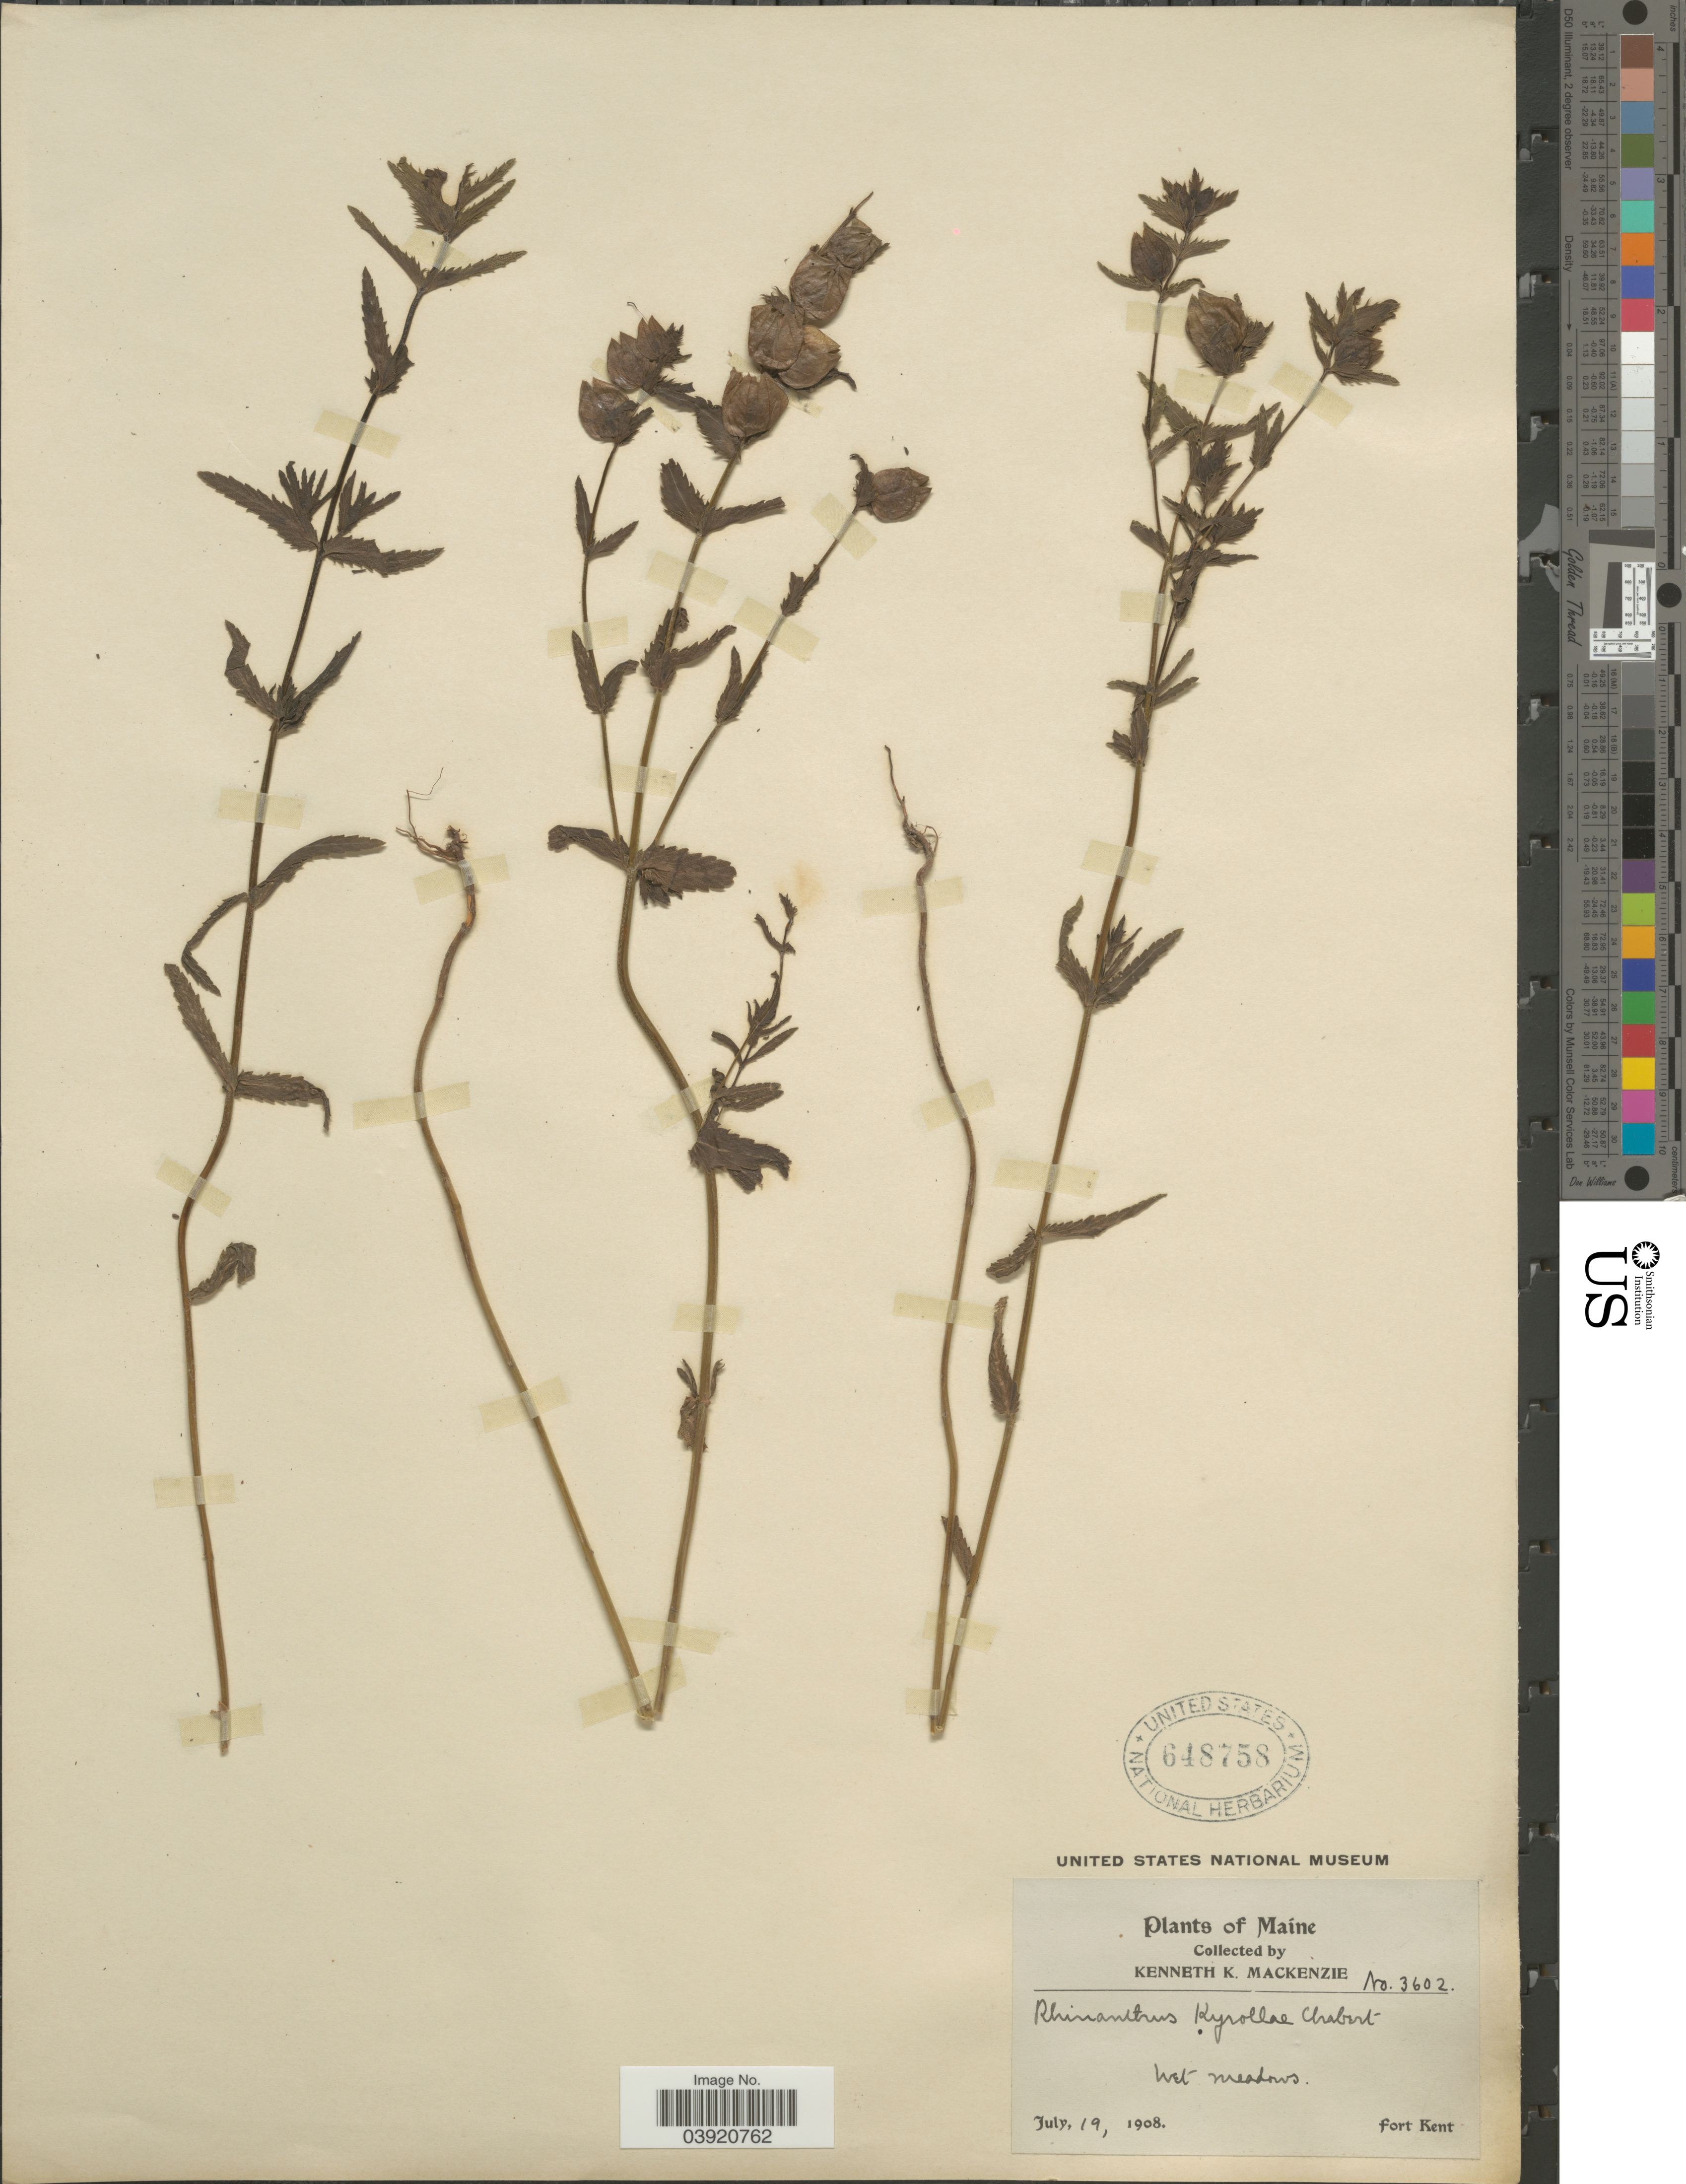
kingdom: Plantae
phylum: Tracheophyta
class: Magnoliopsida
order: Lamiales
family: Orobanchaceae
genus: Rhinanthus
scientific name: Rhinanthus kyrollae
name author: Chabert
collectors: K. K. Mackenzie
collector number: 3602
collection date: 1908-07-19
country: United States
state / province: Maine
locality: Fort Kent.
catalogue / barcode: US 648758